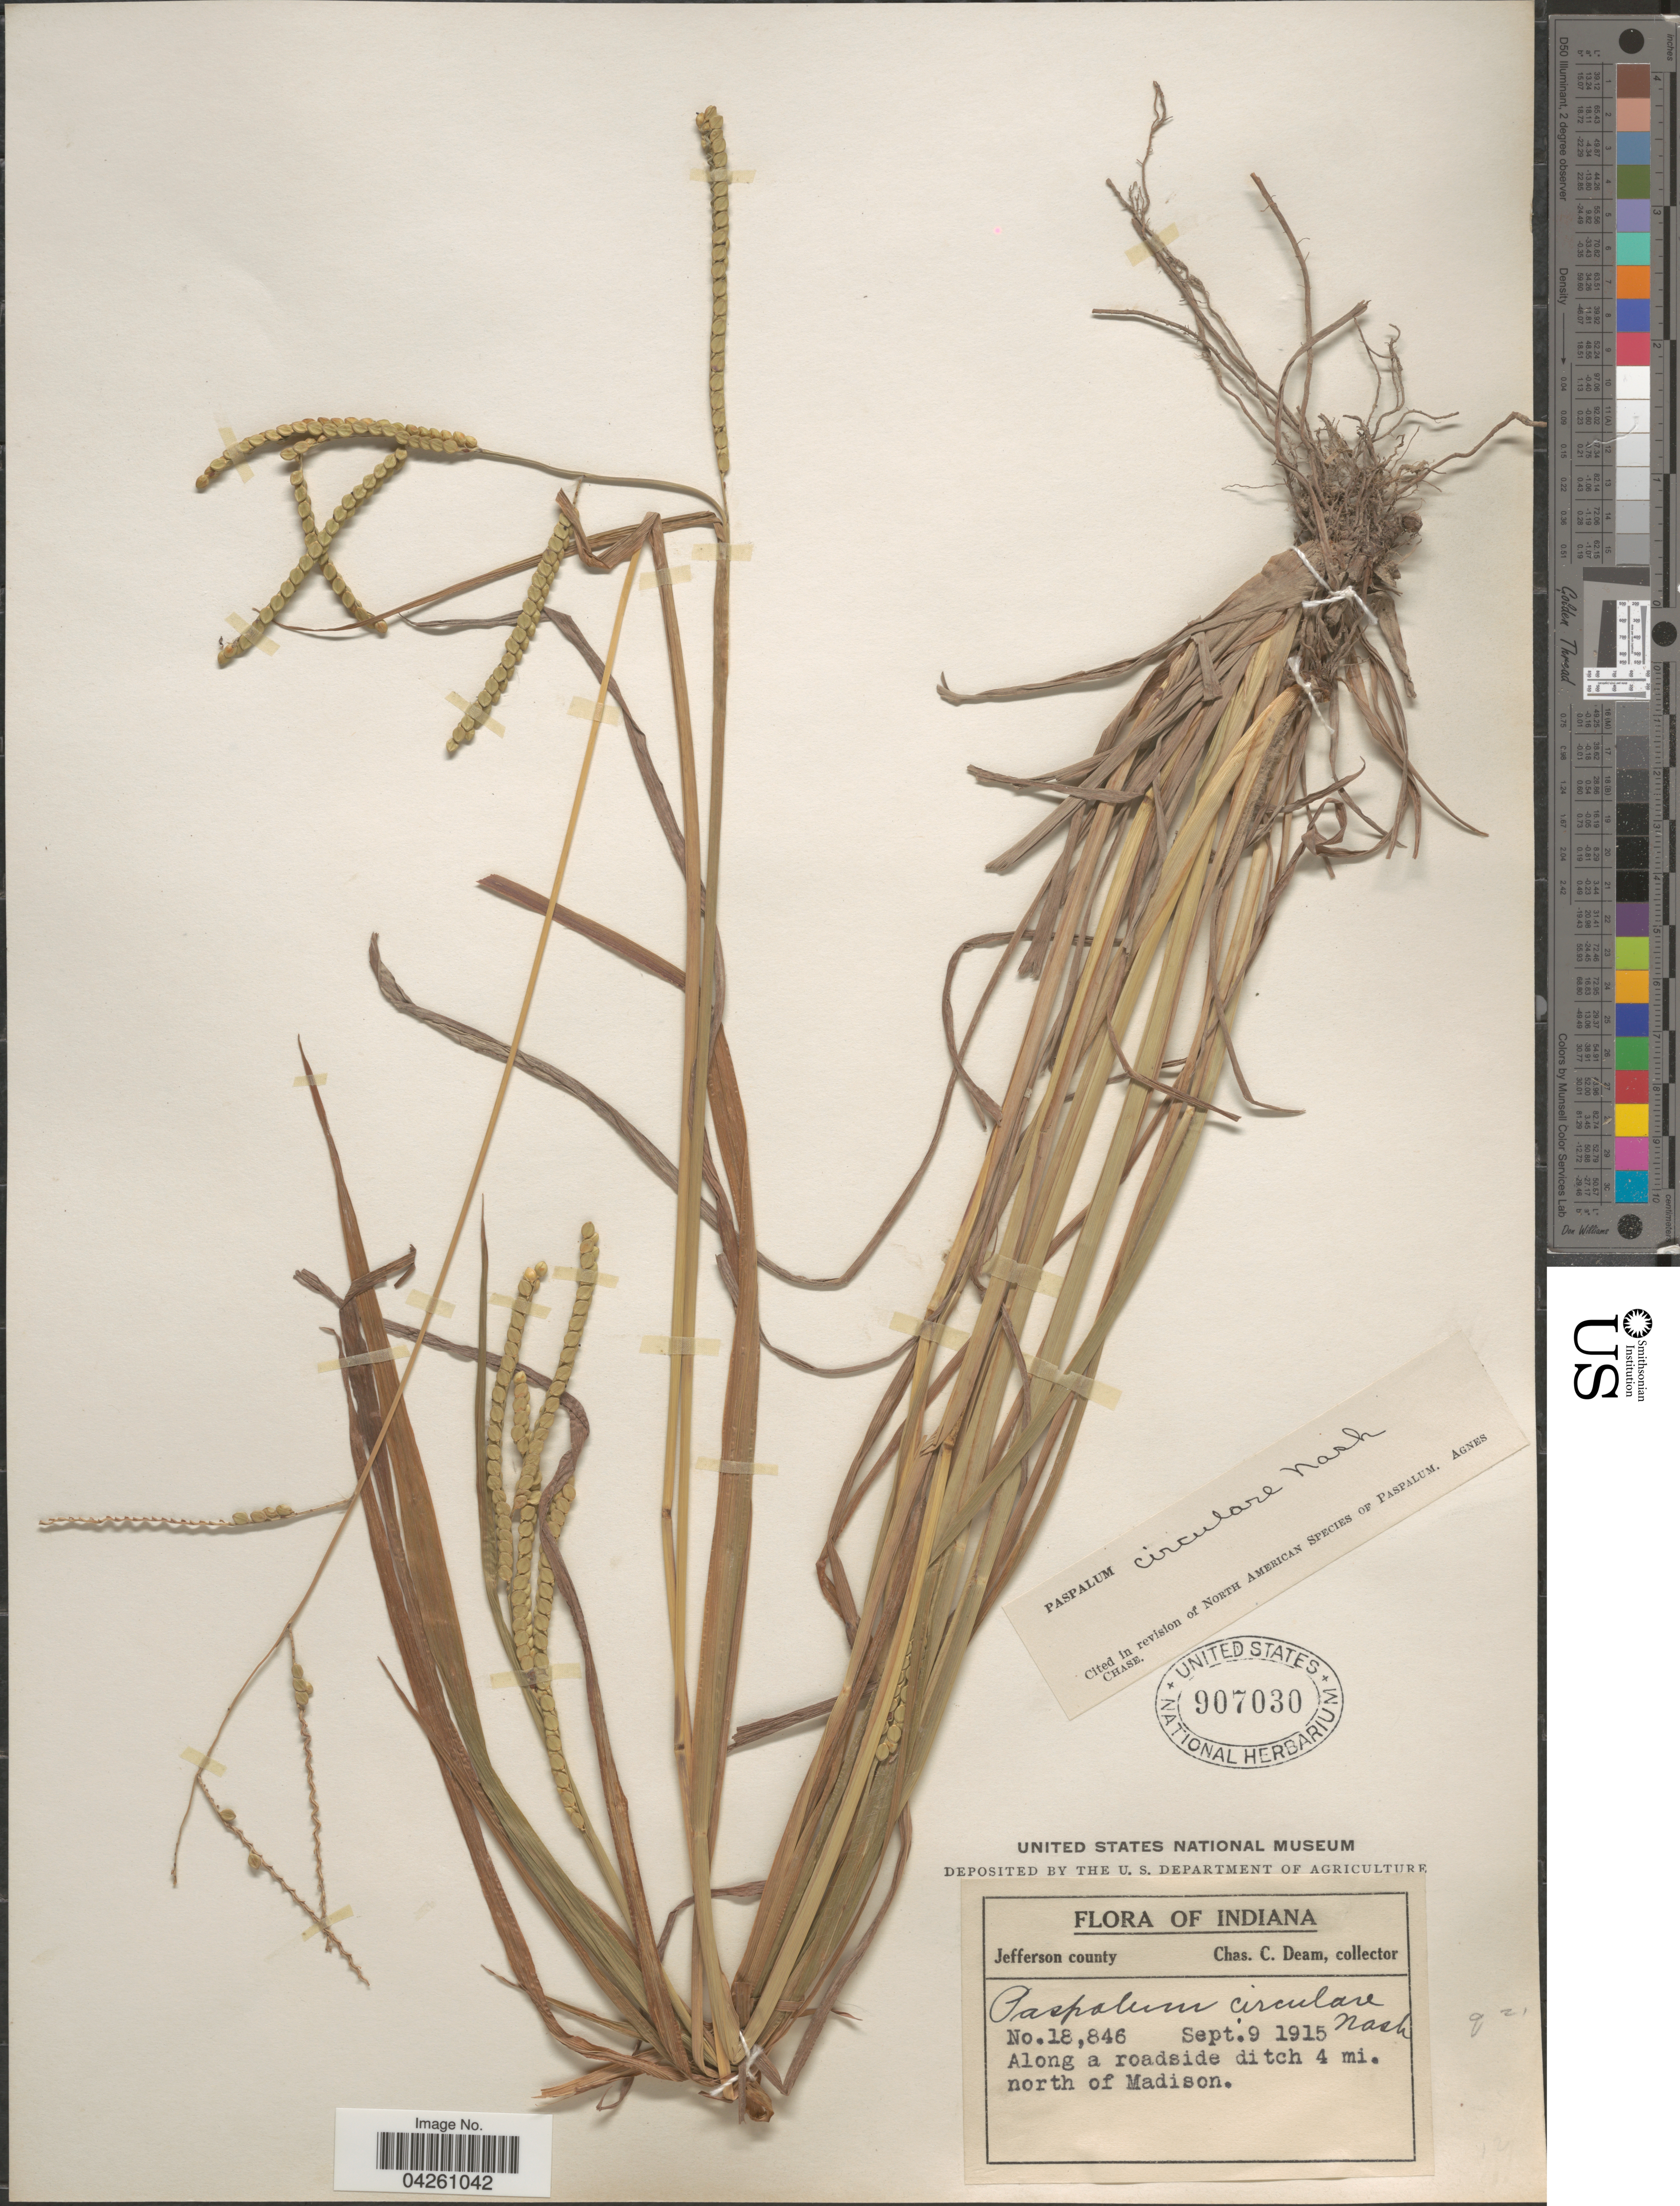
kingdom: Plantae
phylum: Tracheophyta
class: Liliopsida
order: Poales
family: Poaceae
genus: Paspalum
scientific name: Paspalum circulare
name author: Nash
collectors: C. C. Deam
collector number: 18846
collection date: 1915-09-09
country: United States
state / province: Indiana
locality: Jefferson county. Along a roadside ditch 4 mi. north of Madison.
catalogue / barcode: US 907030